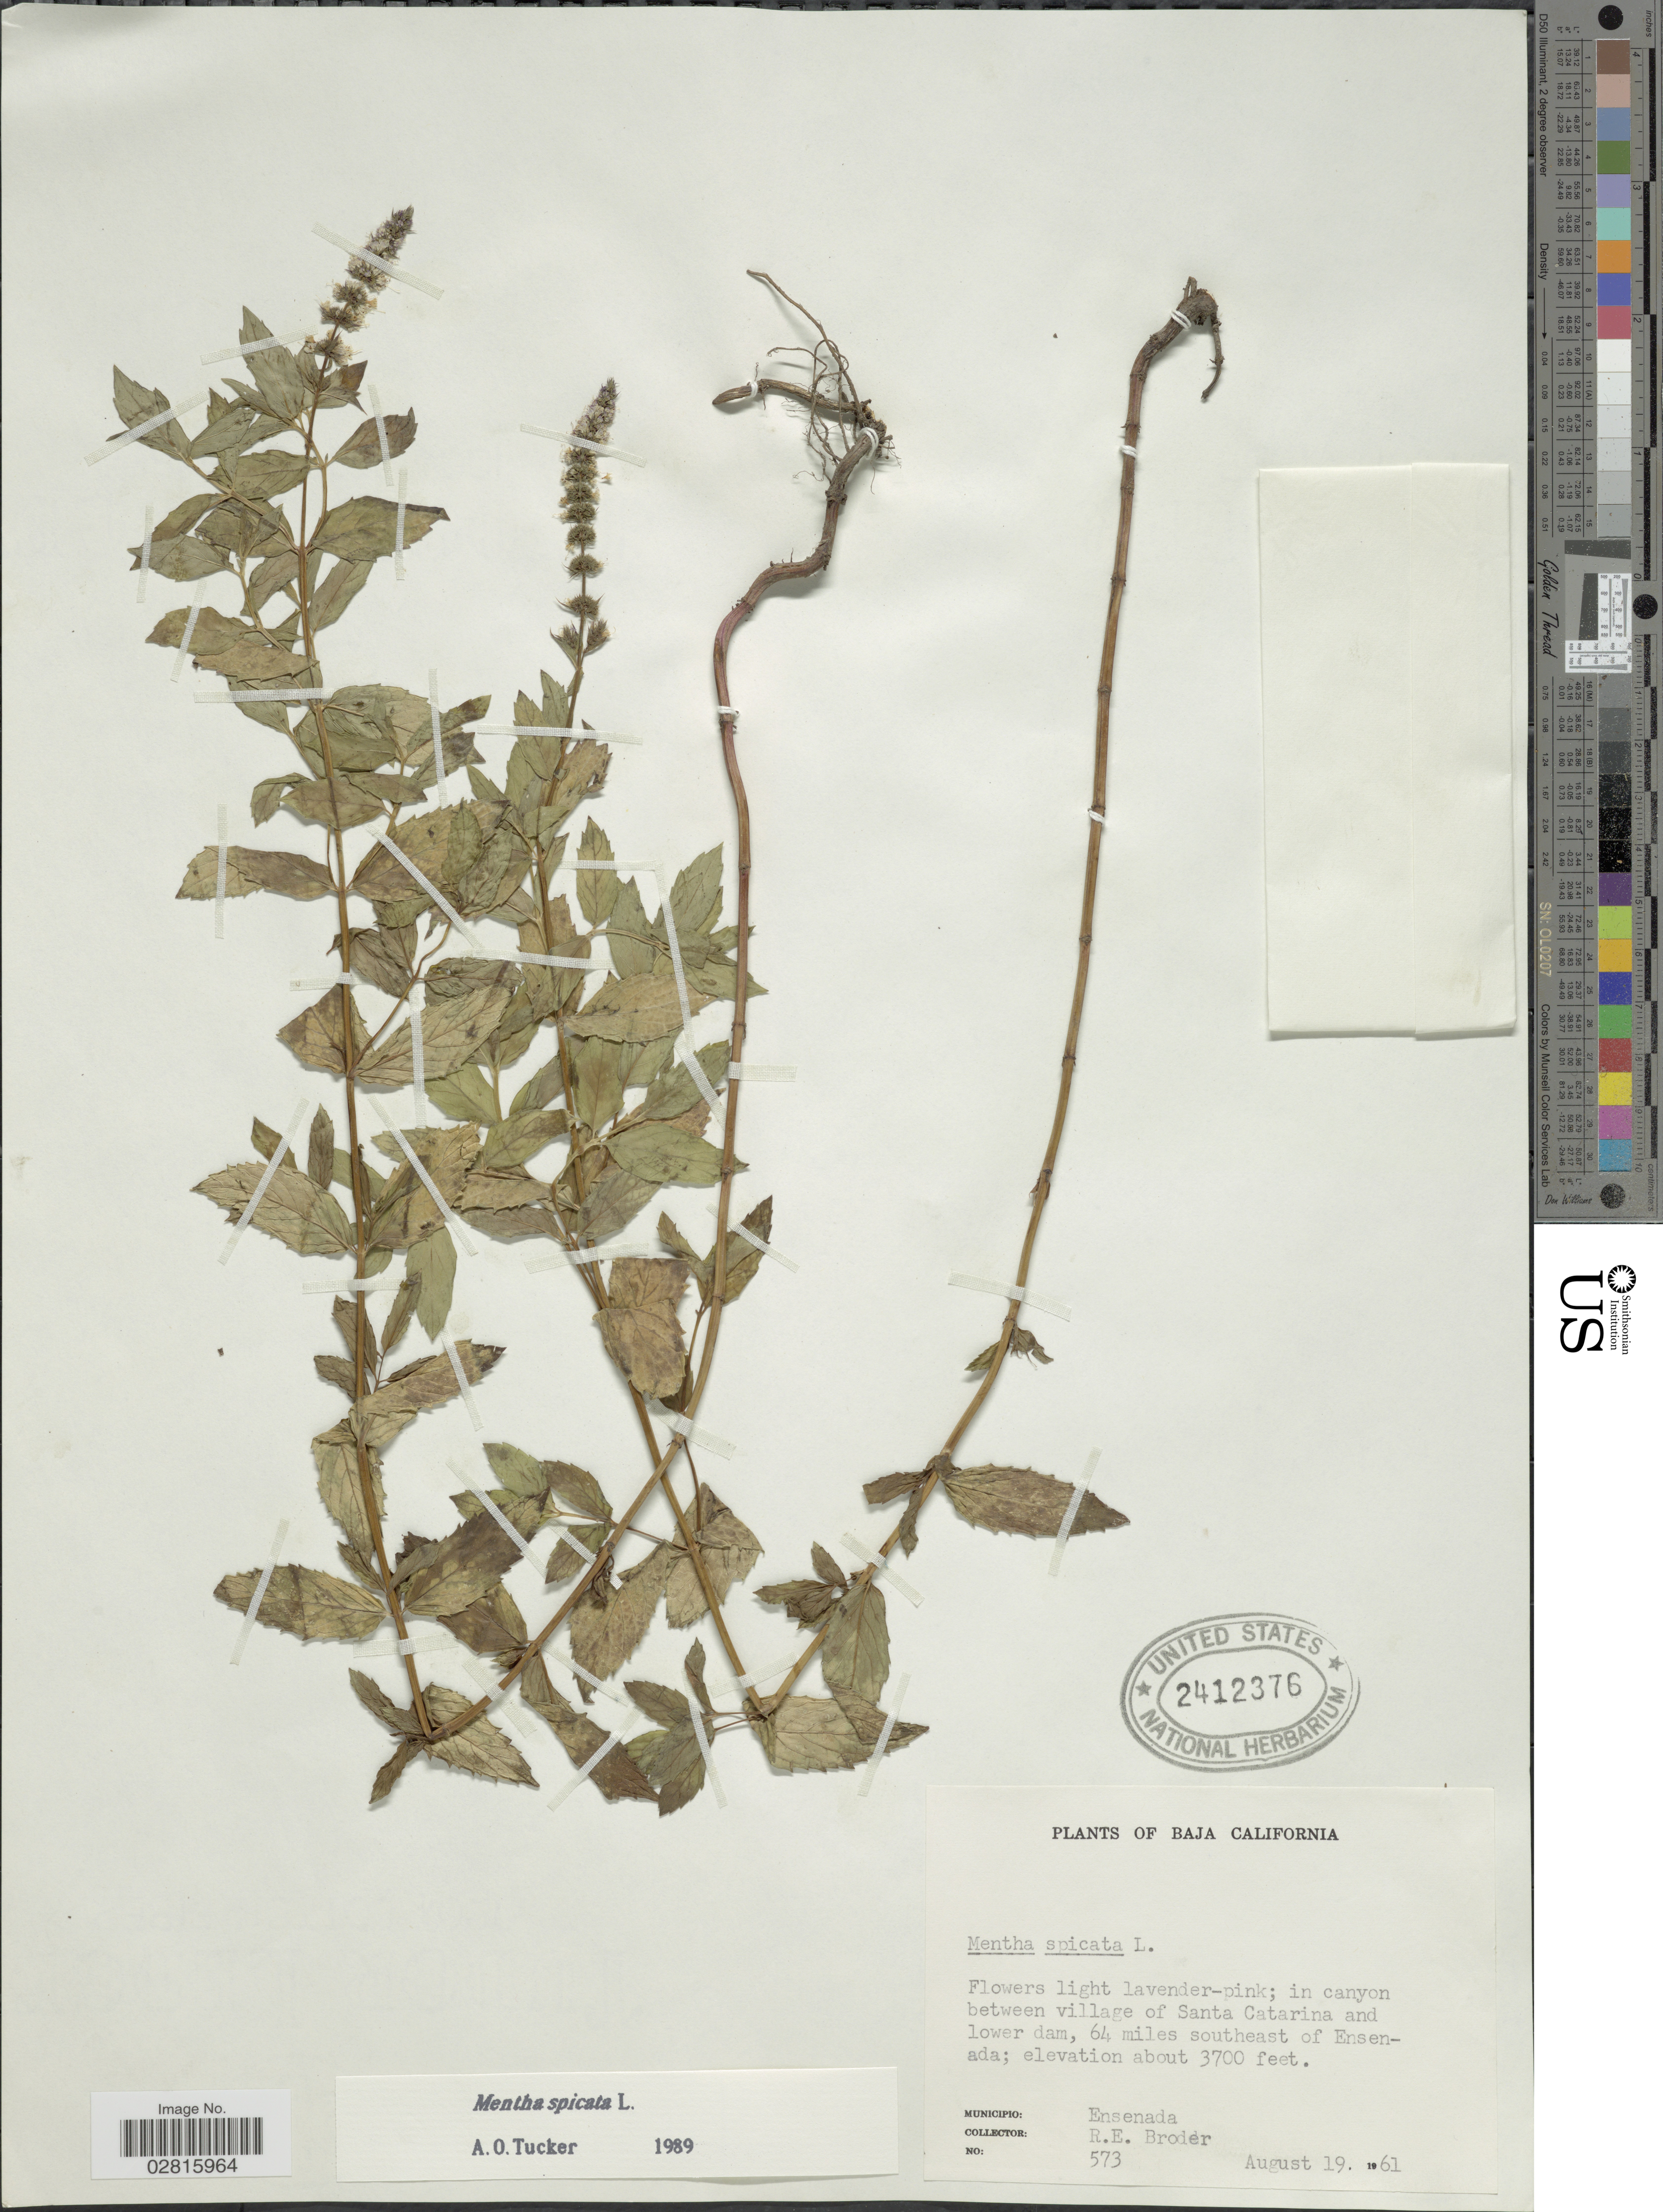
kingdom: Plantae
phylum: Tracheophyta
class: Magnoliopsida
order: Lamiales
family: Lamiaceae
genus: Mentha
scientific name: Mentha spicata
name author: L.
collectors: R. Broder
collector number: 573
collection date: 1961-08-19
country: Mexico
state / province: Baja California Norte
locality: In canyon between village of Santa Catarina and lower dam, 64 miles southeast of Ensenada. Municipio: Ensenada.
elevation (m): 1128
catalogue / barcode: US 2412376